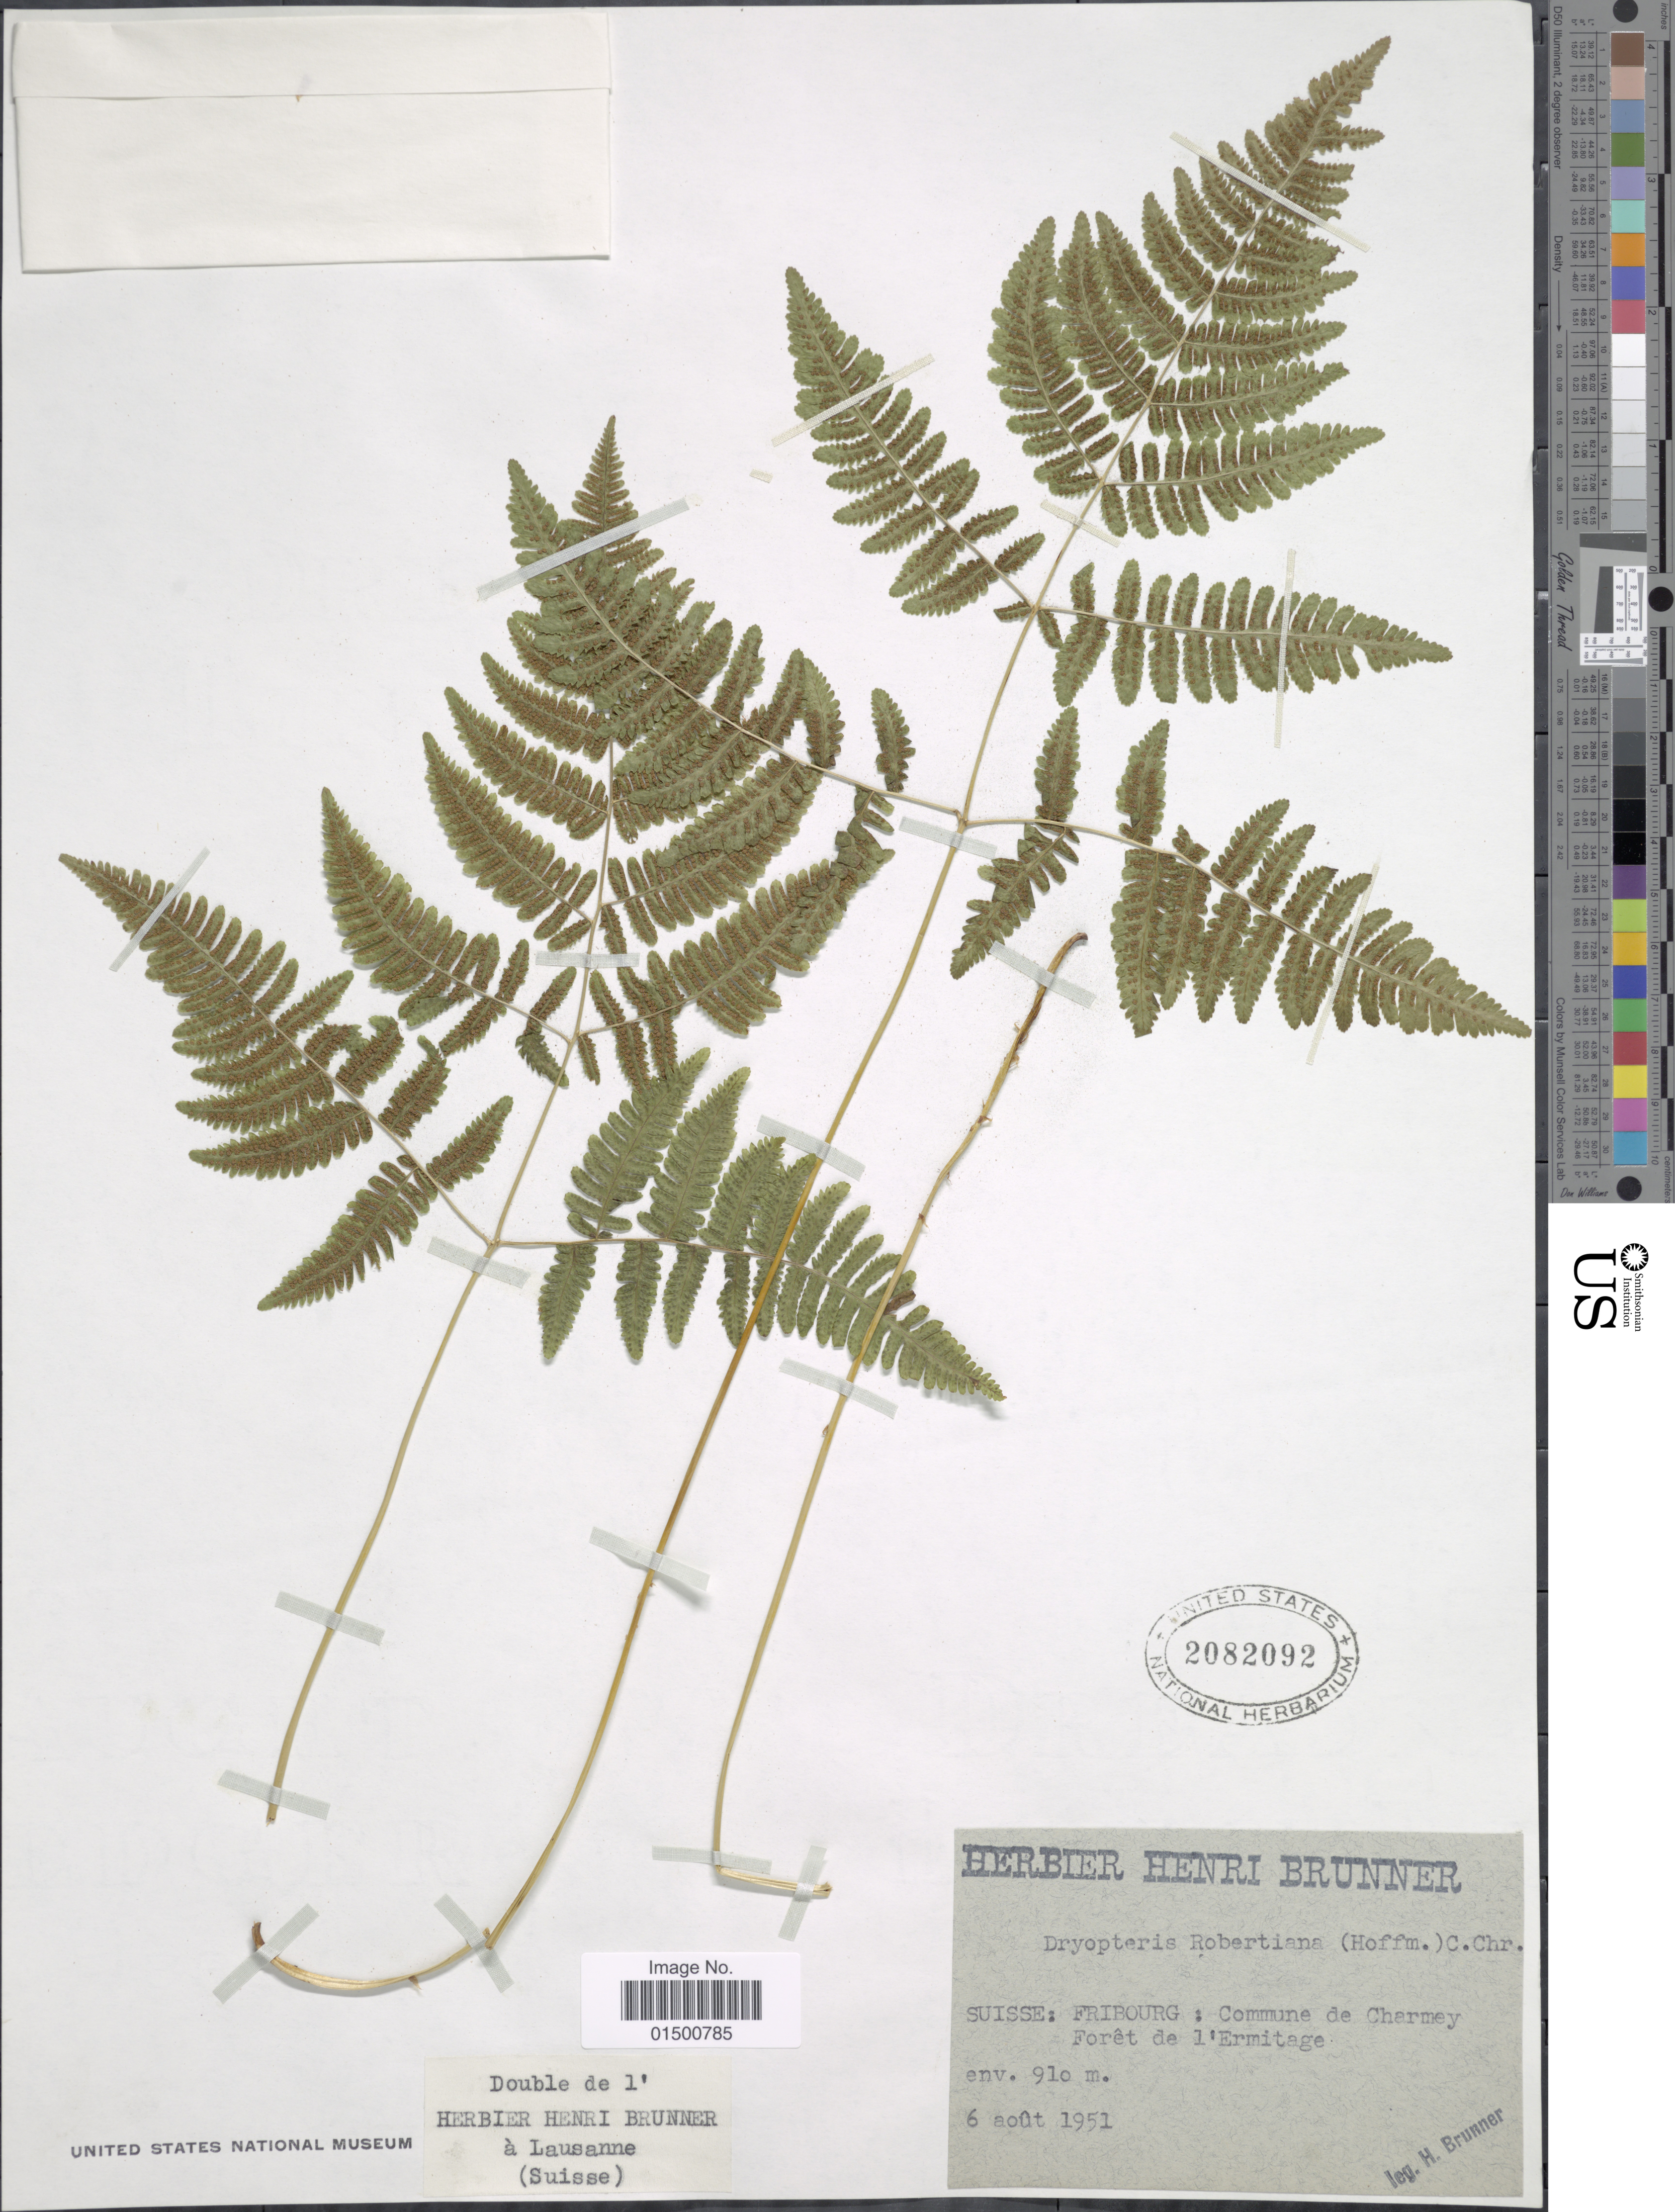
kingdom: Plantae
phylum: Tracheophyta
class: Polypodiopsida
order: Polypodiales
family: Cystopteridaceae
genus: Gymnocarpium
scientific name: Gymnocarpium robertianum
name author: (Hoffm.) Newman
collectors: H. Brunner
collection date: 1951-08-06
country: Switzerland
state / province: Fribourg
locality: Comune de Charmey Foret de l'Ermitage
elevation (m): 910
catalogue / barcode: US 2082092